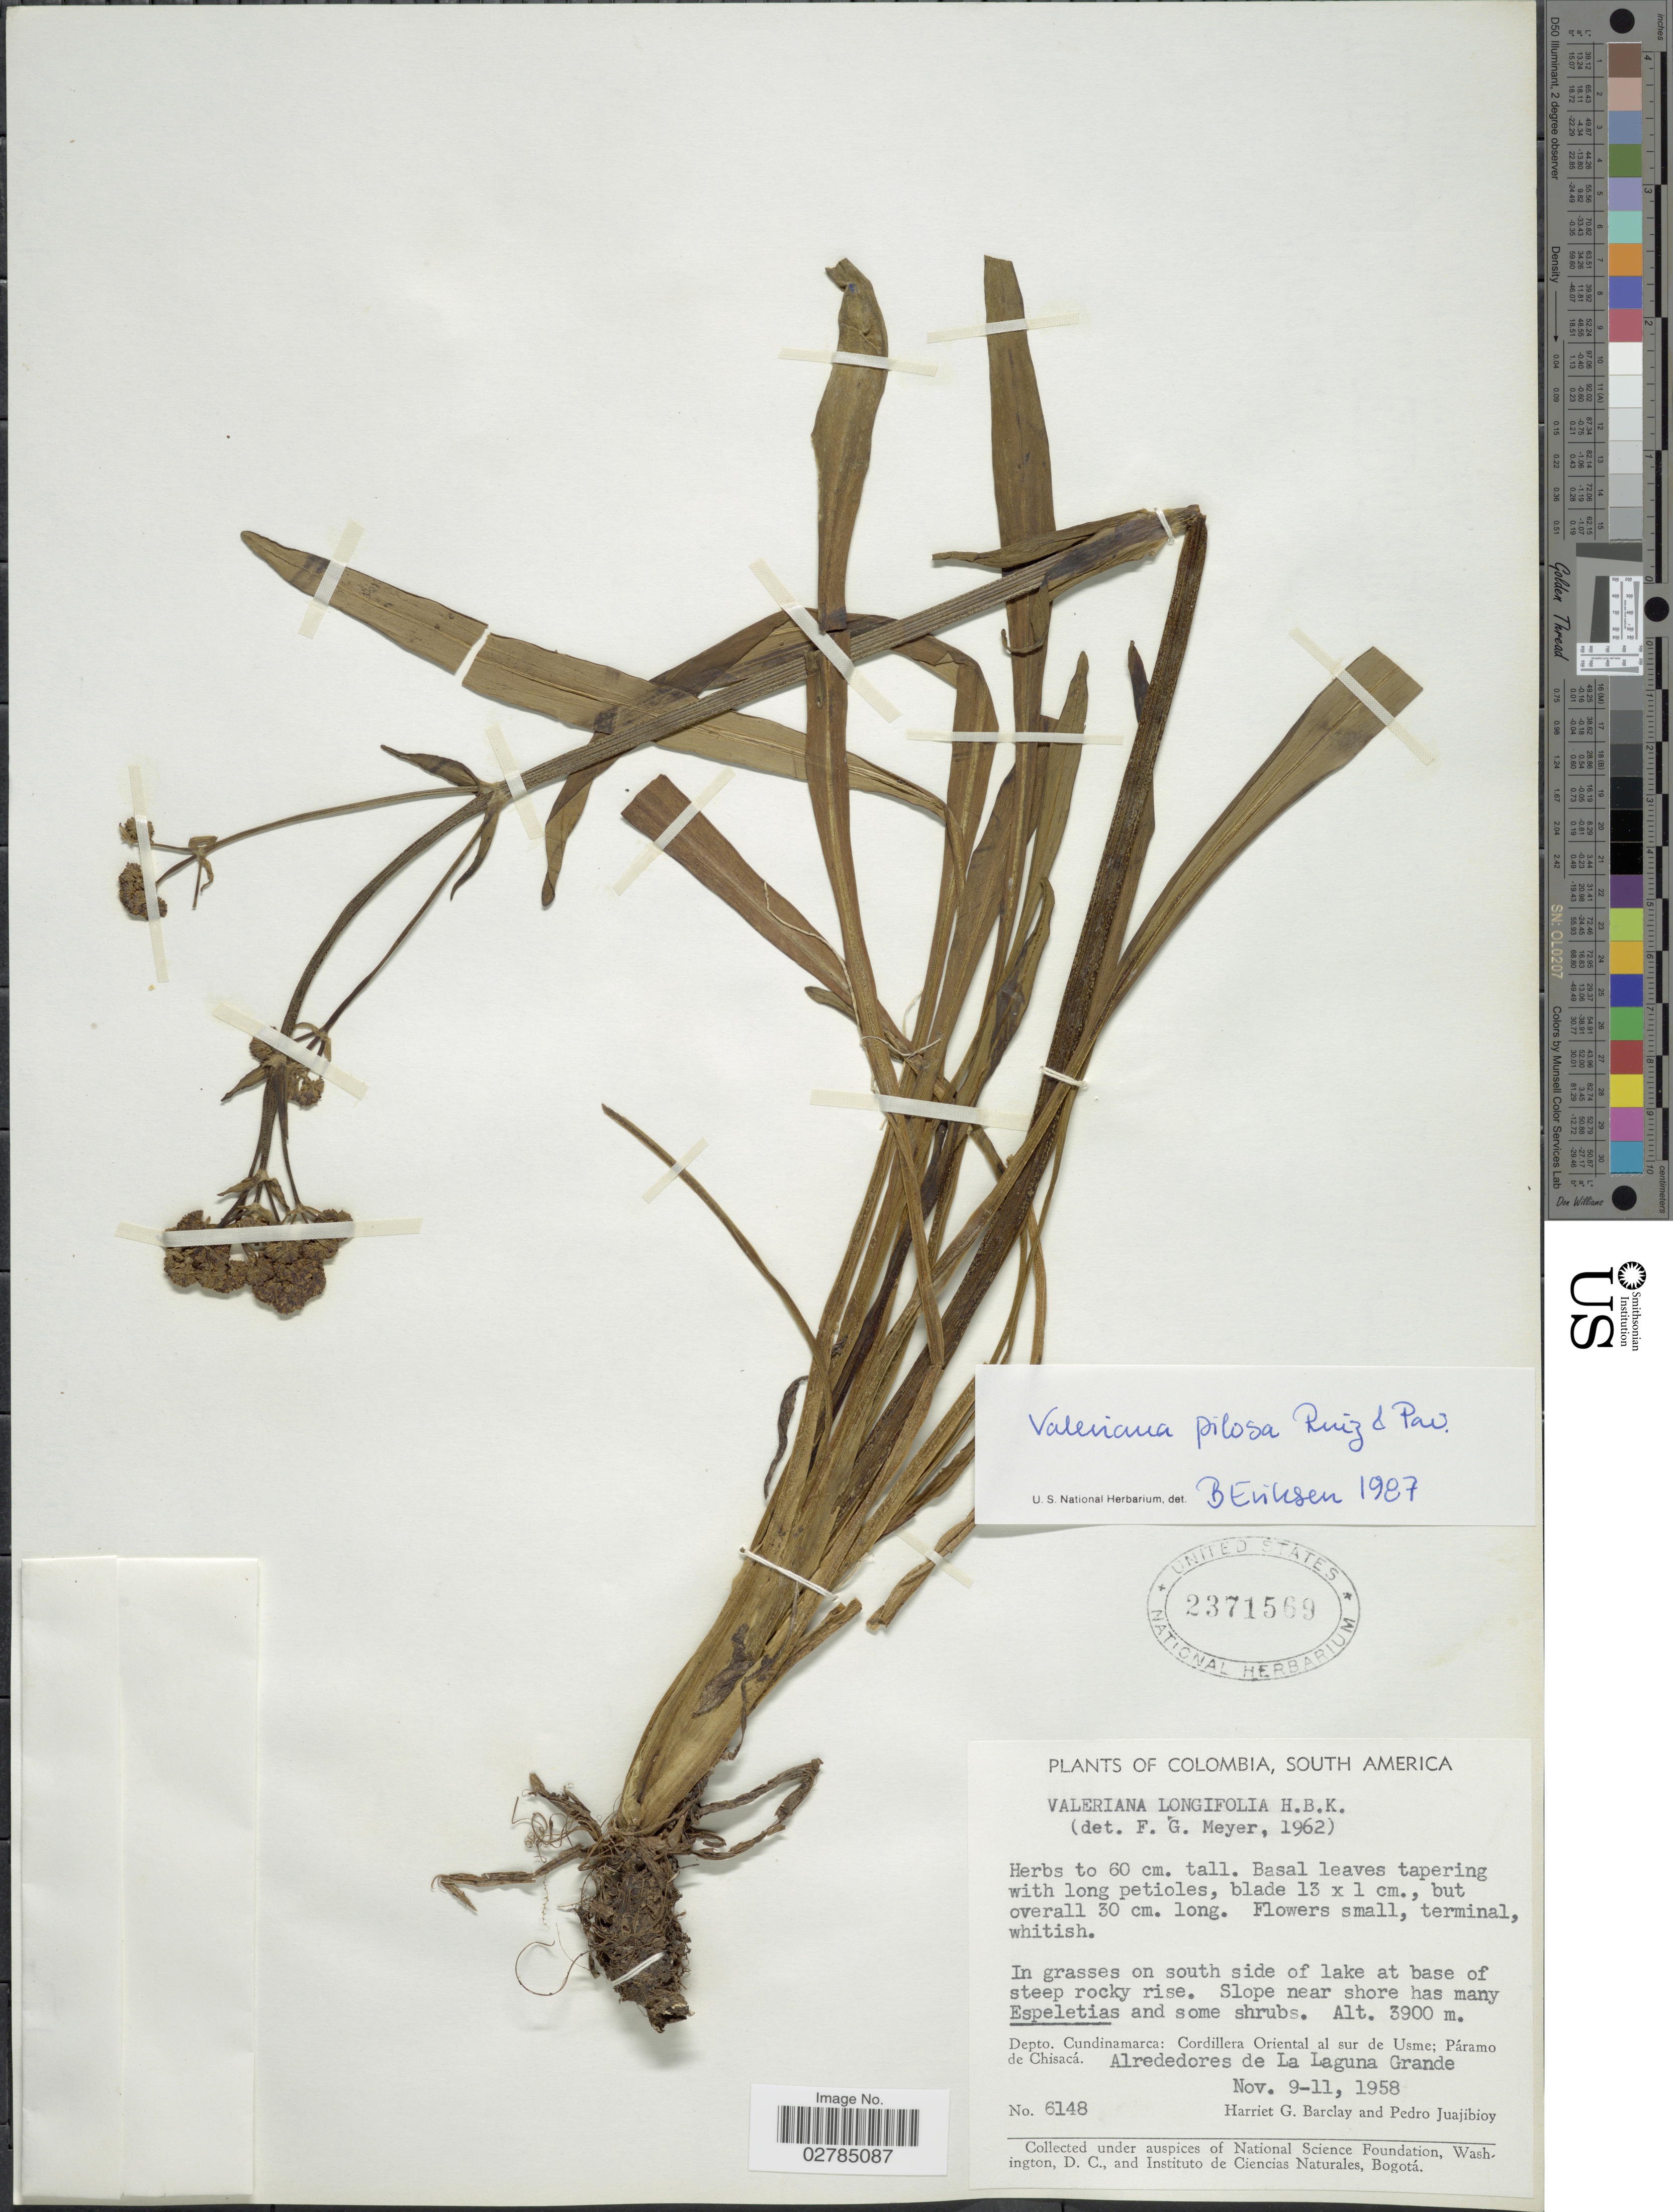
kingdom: Plantae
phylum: Tracheophyta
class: Magnoliopsida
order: Dipsacales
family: Caprifoliaceae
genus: Valeriana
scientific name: Valeriana pilosa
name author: Ruiz & Pav.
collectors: H. G. Barclay & P. Juajibioy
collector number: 6148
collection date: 1958-11-09/1958-11-11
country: Colombia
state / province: Cundinamarca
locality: Depto. Cundinamarca, Cordillera Oriental al sur de Usme, Páramo de Chisacá, Alrededores de La Laguna Grande.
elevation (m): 3900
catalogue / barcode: US 2371569